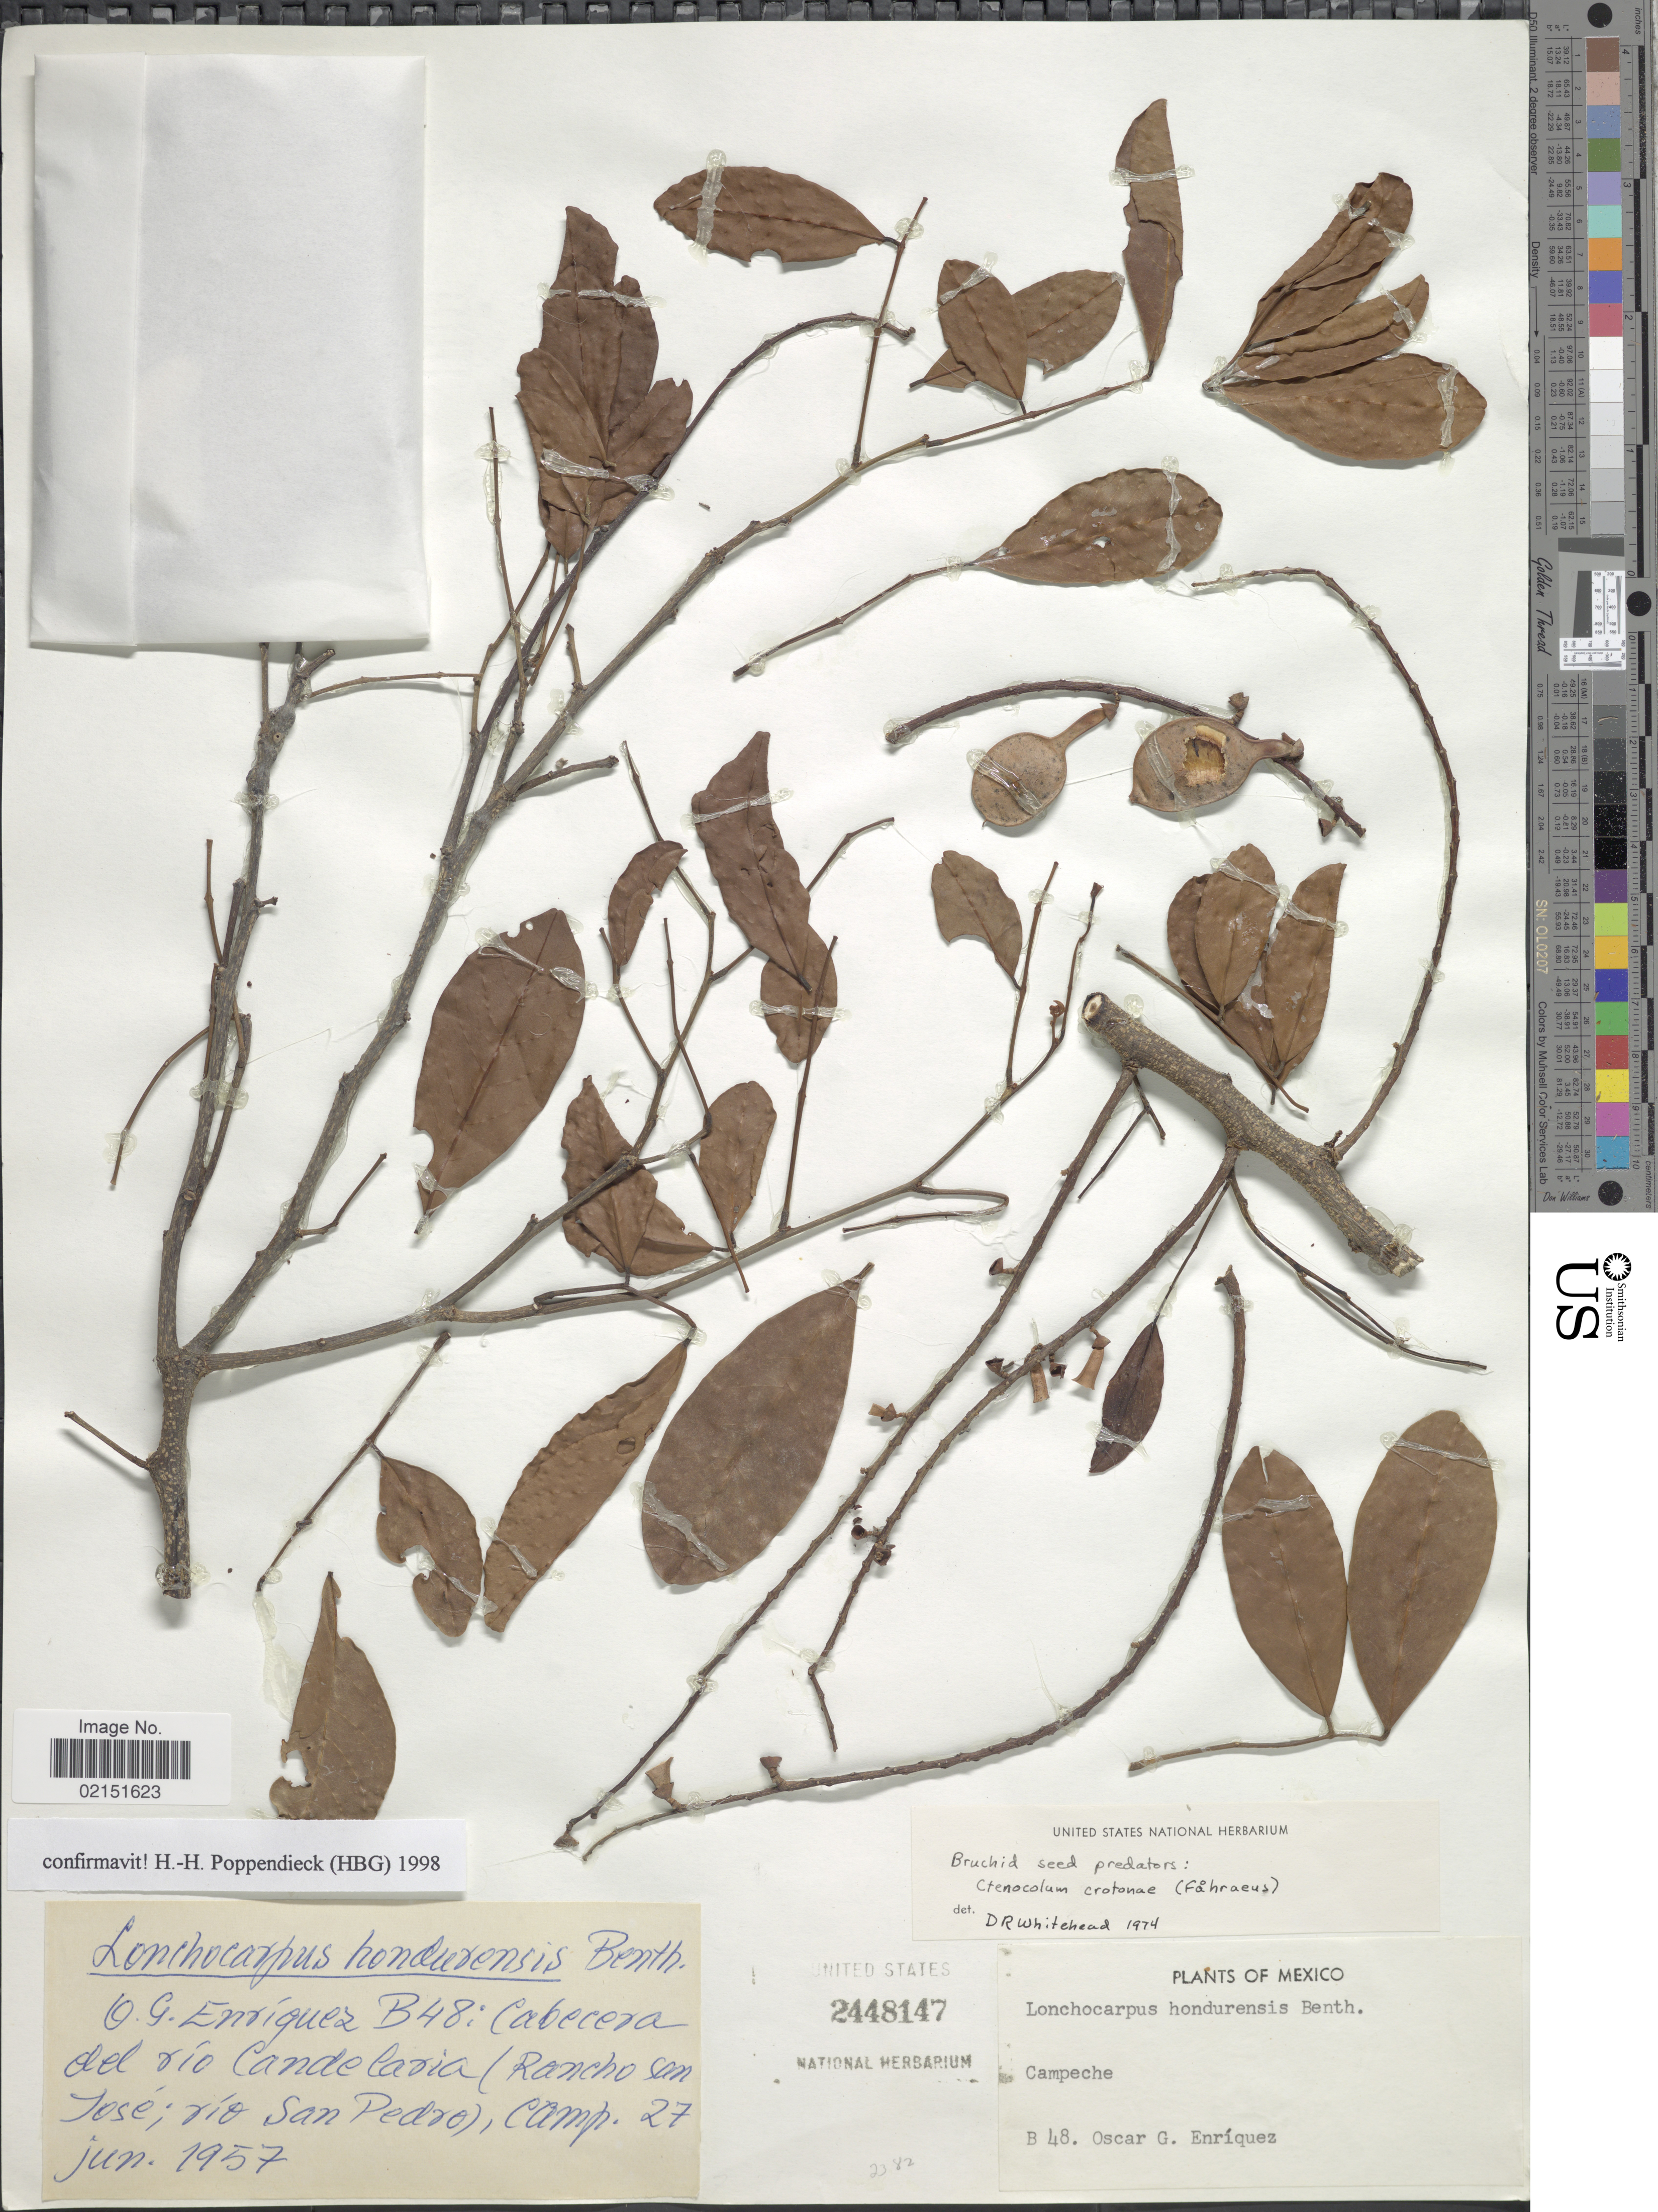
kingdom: Plantae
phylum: Tracheophyta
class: Magnoliopsida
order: Fabales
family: Fabaceae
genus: Lonchocarpus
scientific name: Lonchocarpus hondurensis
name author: Benth.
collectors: O. Enriquez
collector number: B48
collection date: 1957-06-27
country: Mexico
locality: Cabecera del rio Candelaria (Rancho San Jose; rio San Pedro), camp.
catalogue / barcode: US 2448147